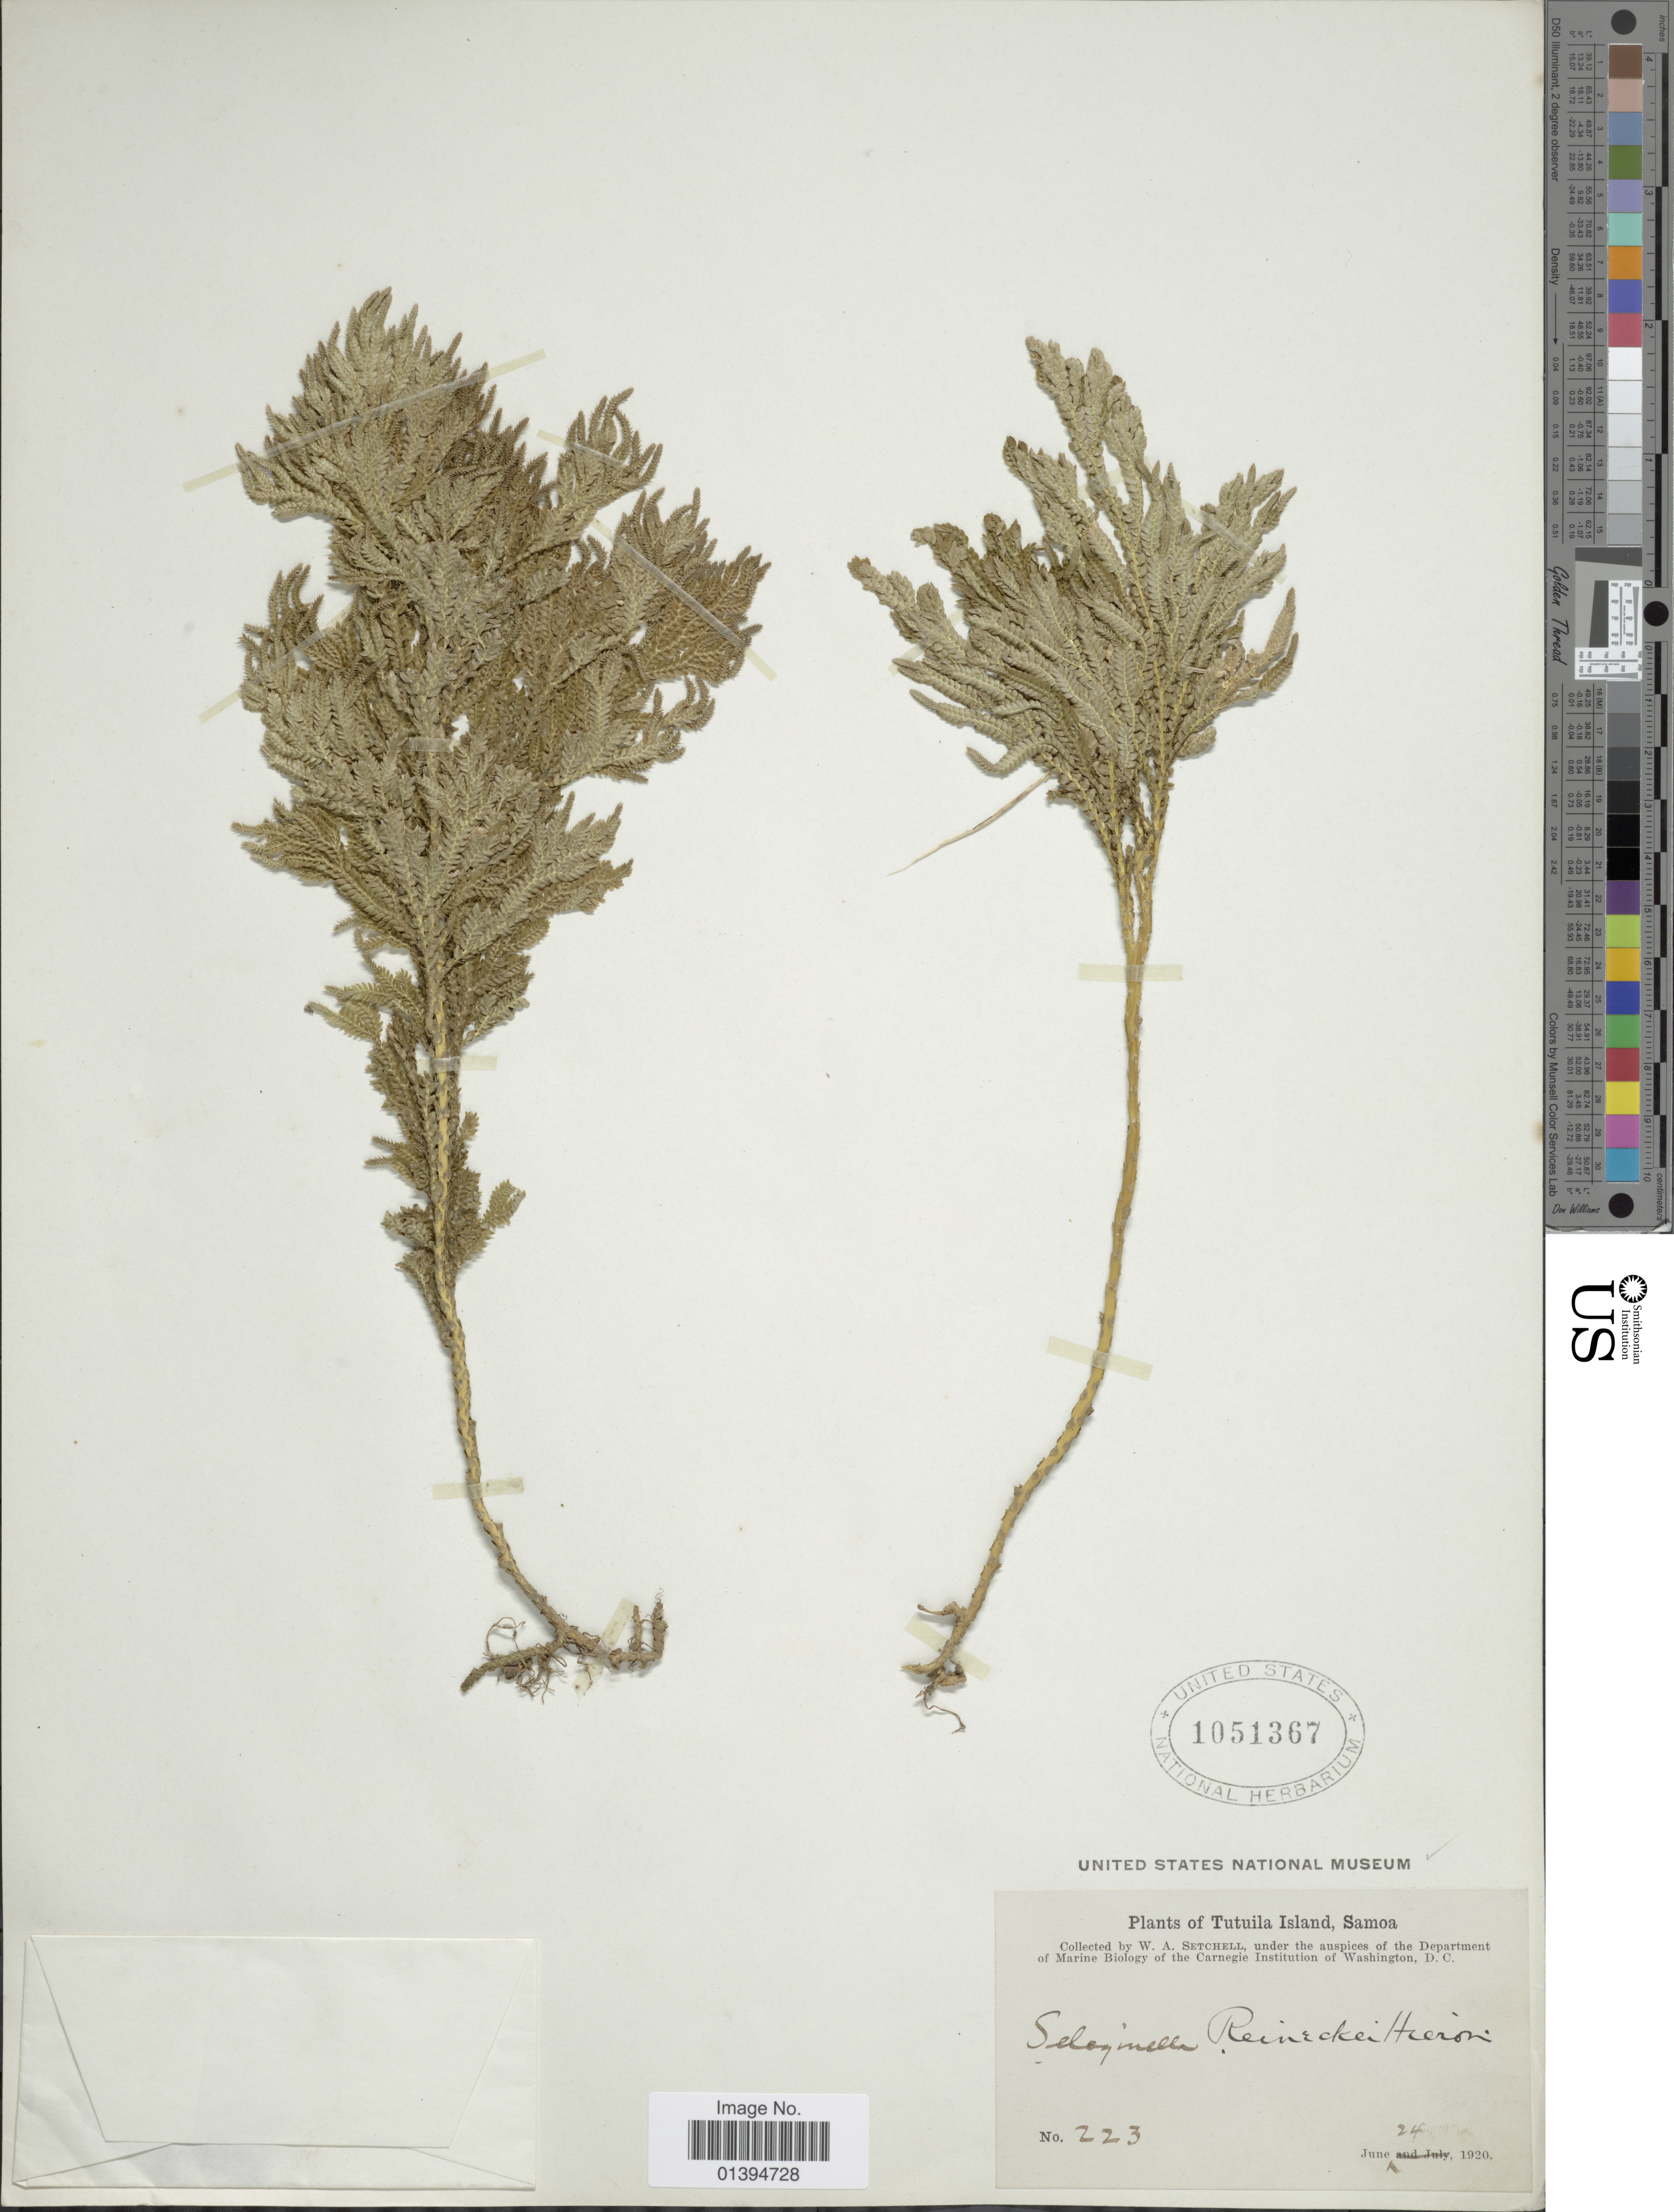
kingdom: Plantae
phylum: Tracheophyta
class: Lycopodiopsida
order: Selaginellales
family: Selaginellaceae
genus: Selaginella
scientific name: Selaginella reineckei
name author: Hieron.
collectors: W. Setchell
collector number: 223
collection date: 1920-06-24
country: American Samoa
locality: Tutuila Island, Samoa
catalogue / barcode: US 1051367